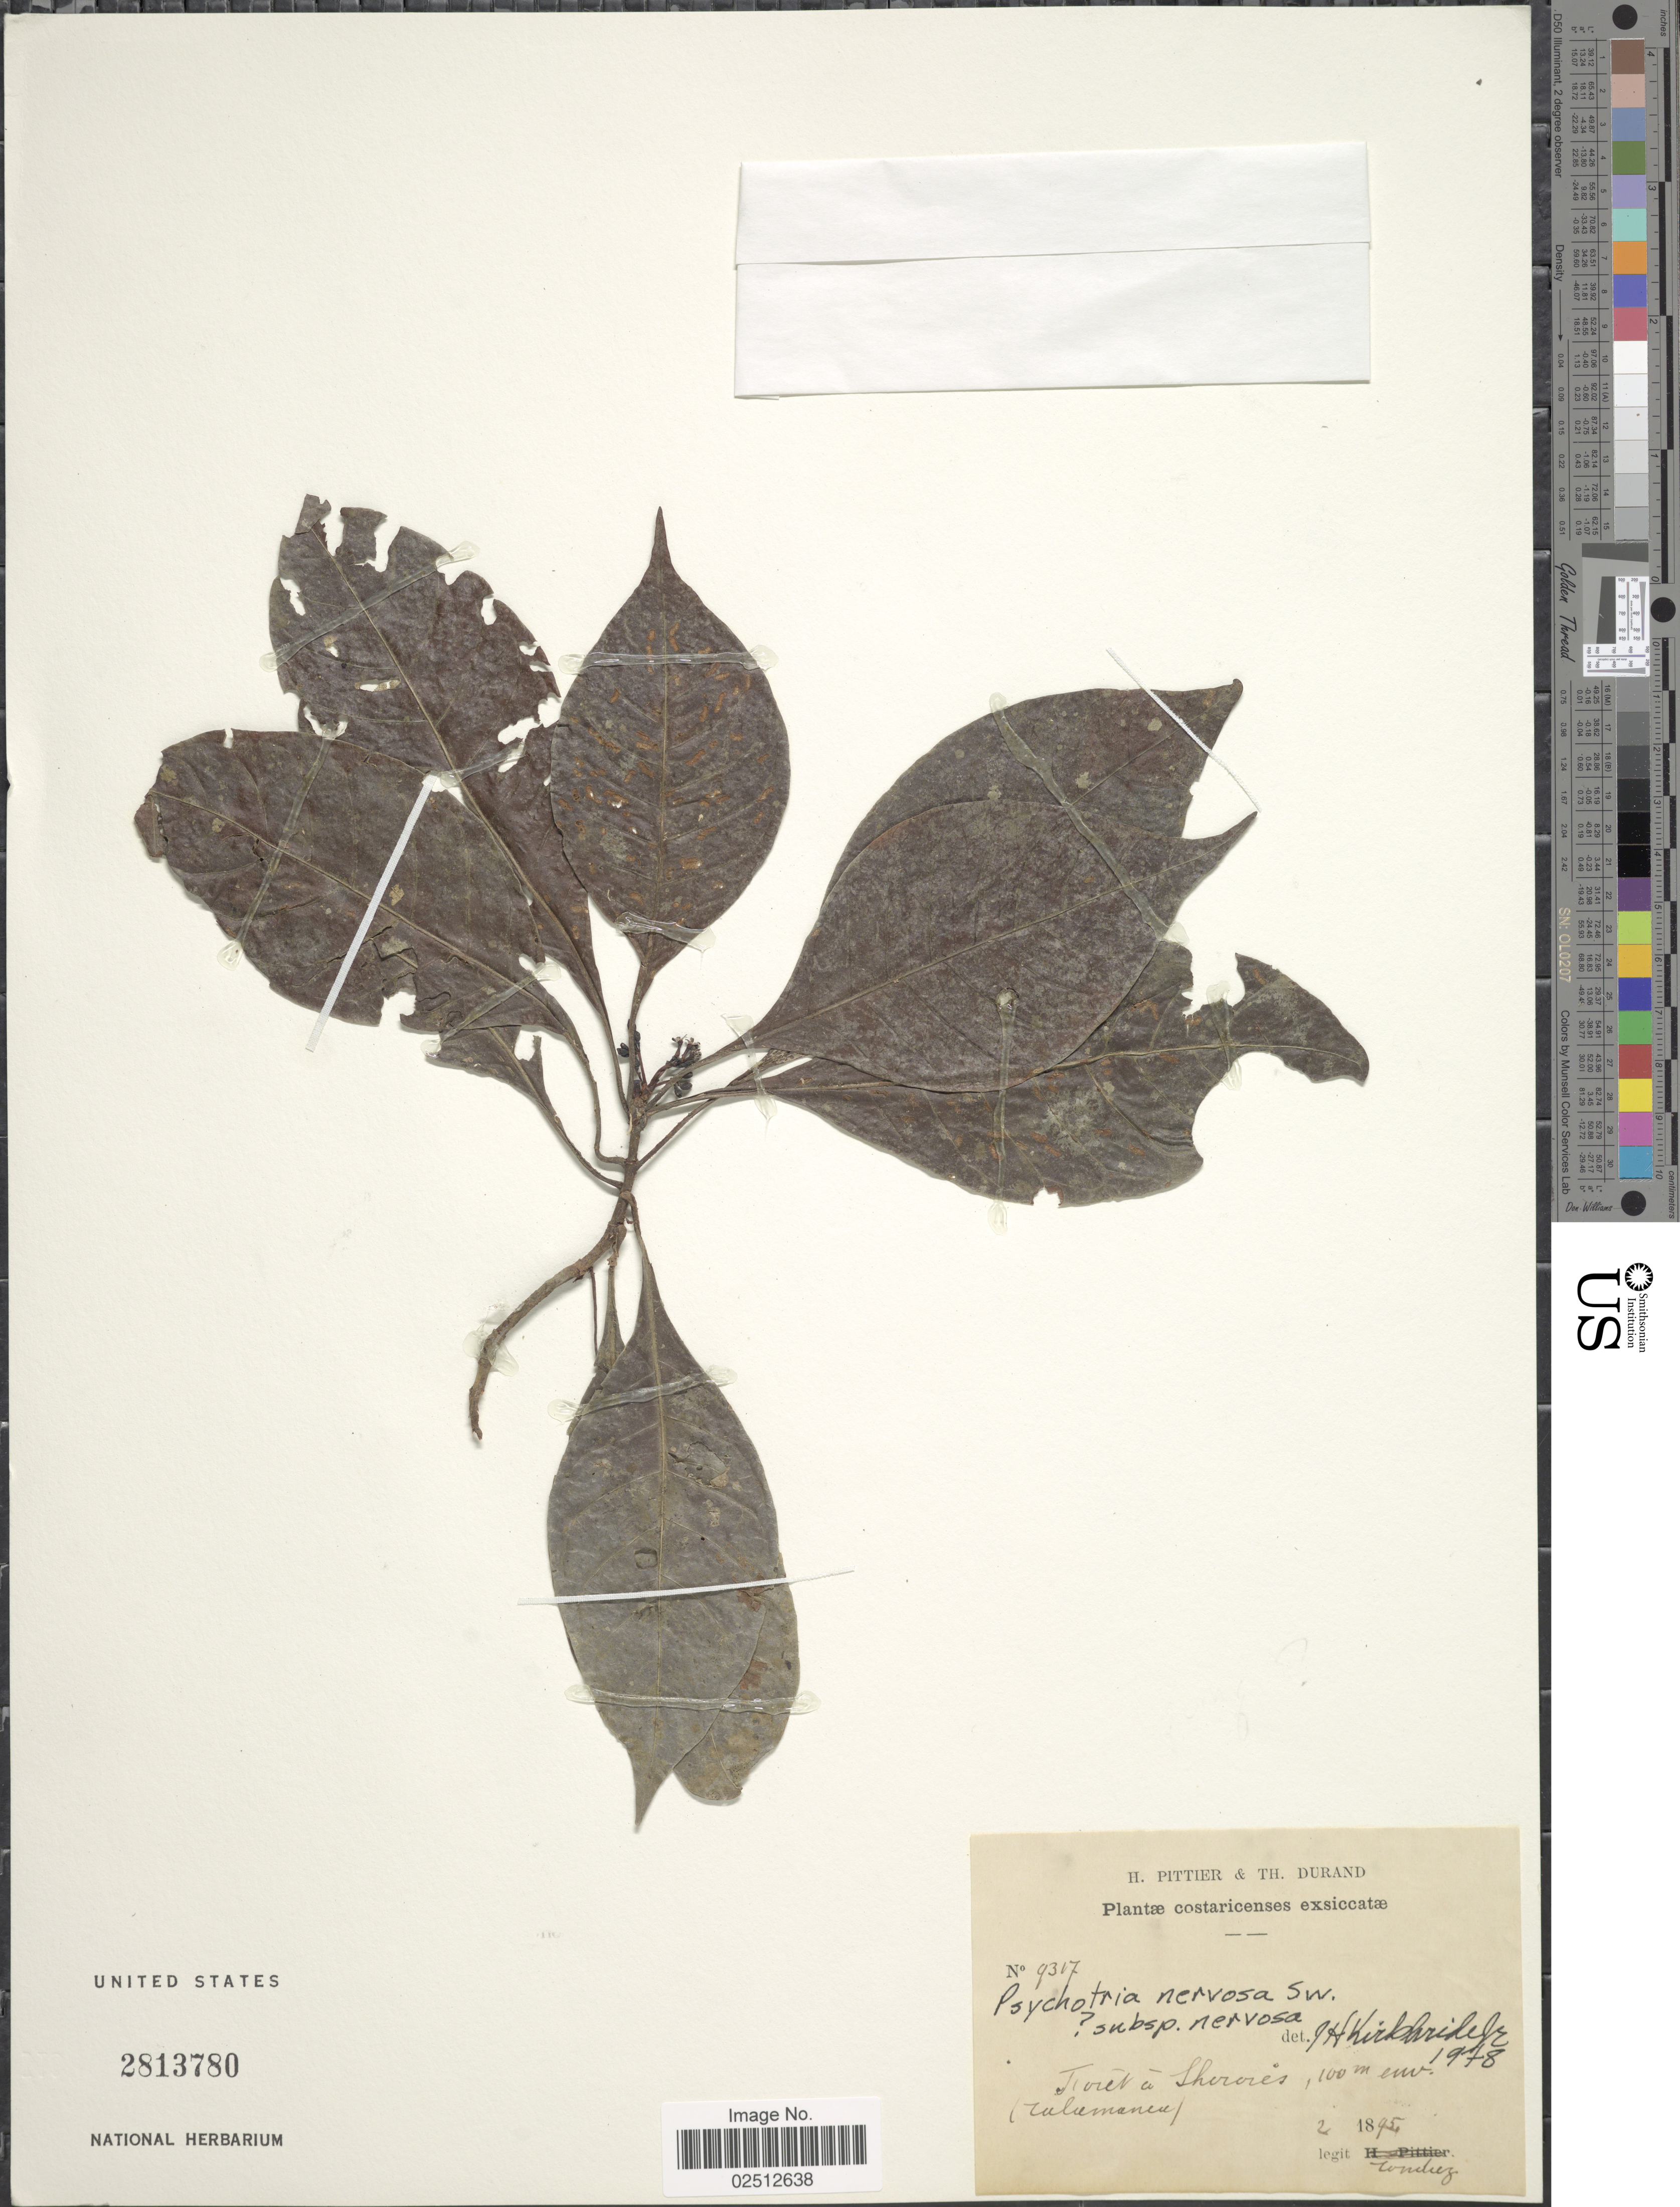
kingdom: Plantae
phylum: Tracheophyta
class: Magnoliopsida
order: Gentianales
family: Rubiaceae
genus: Psychotria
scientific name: Psychotria nervosa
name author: Sw.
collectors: A. Tonduz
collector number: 9317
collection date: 1895-02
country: Costa Rica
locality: Forets a Shirores (Talamanca)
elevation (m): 100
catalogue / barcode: US 2813780